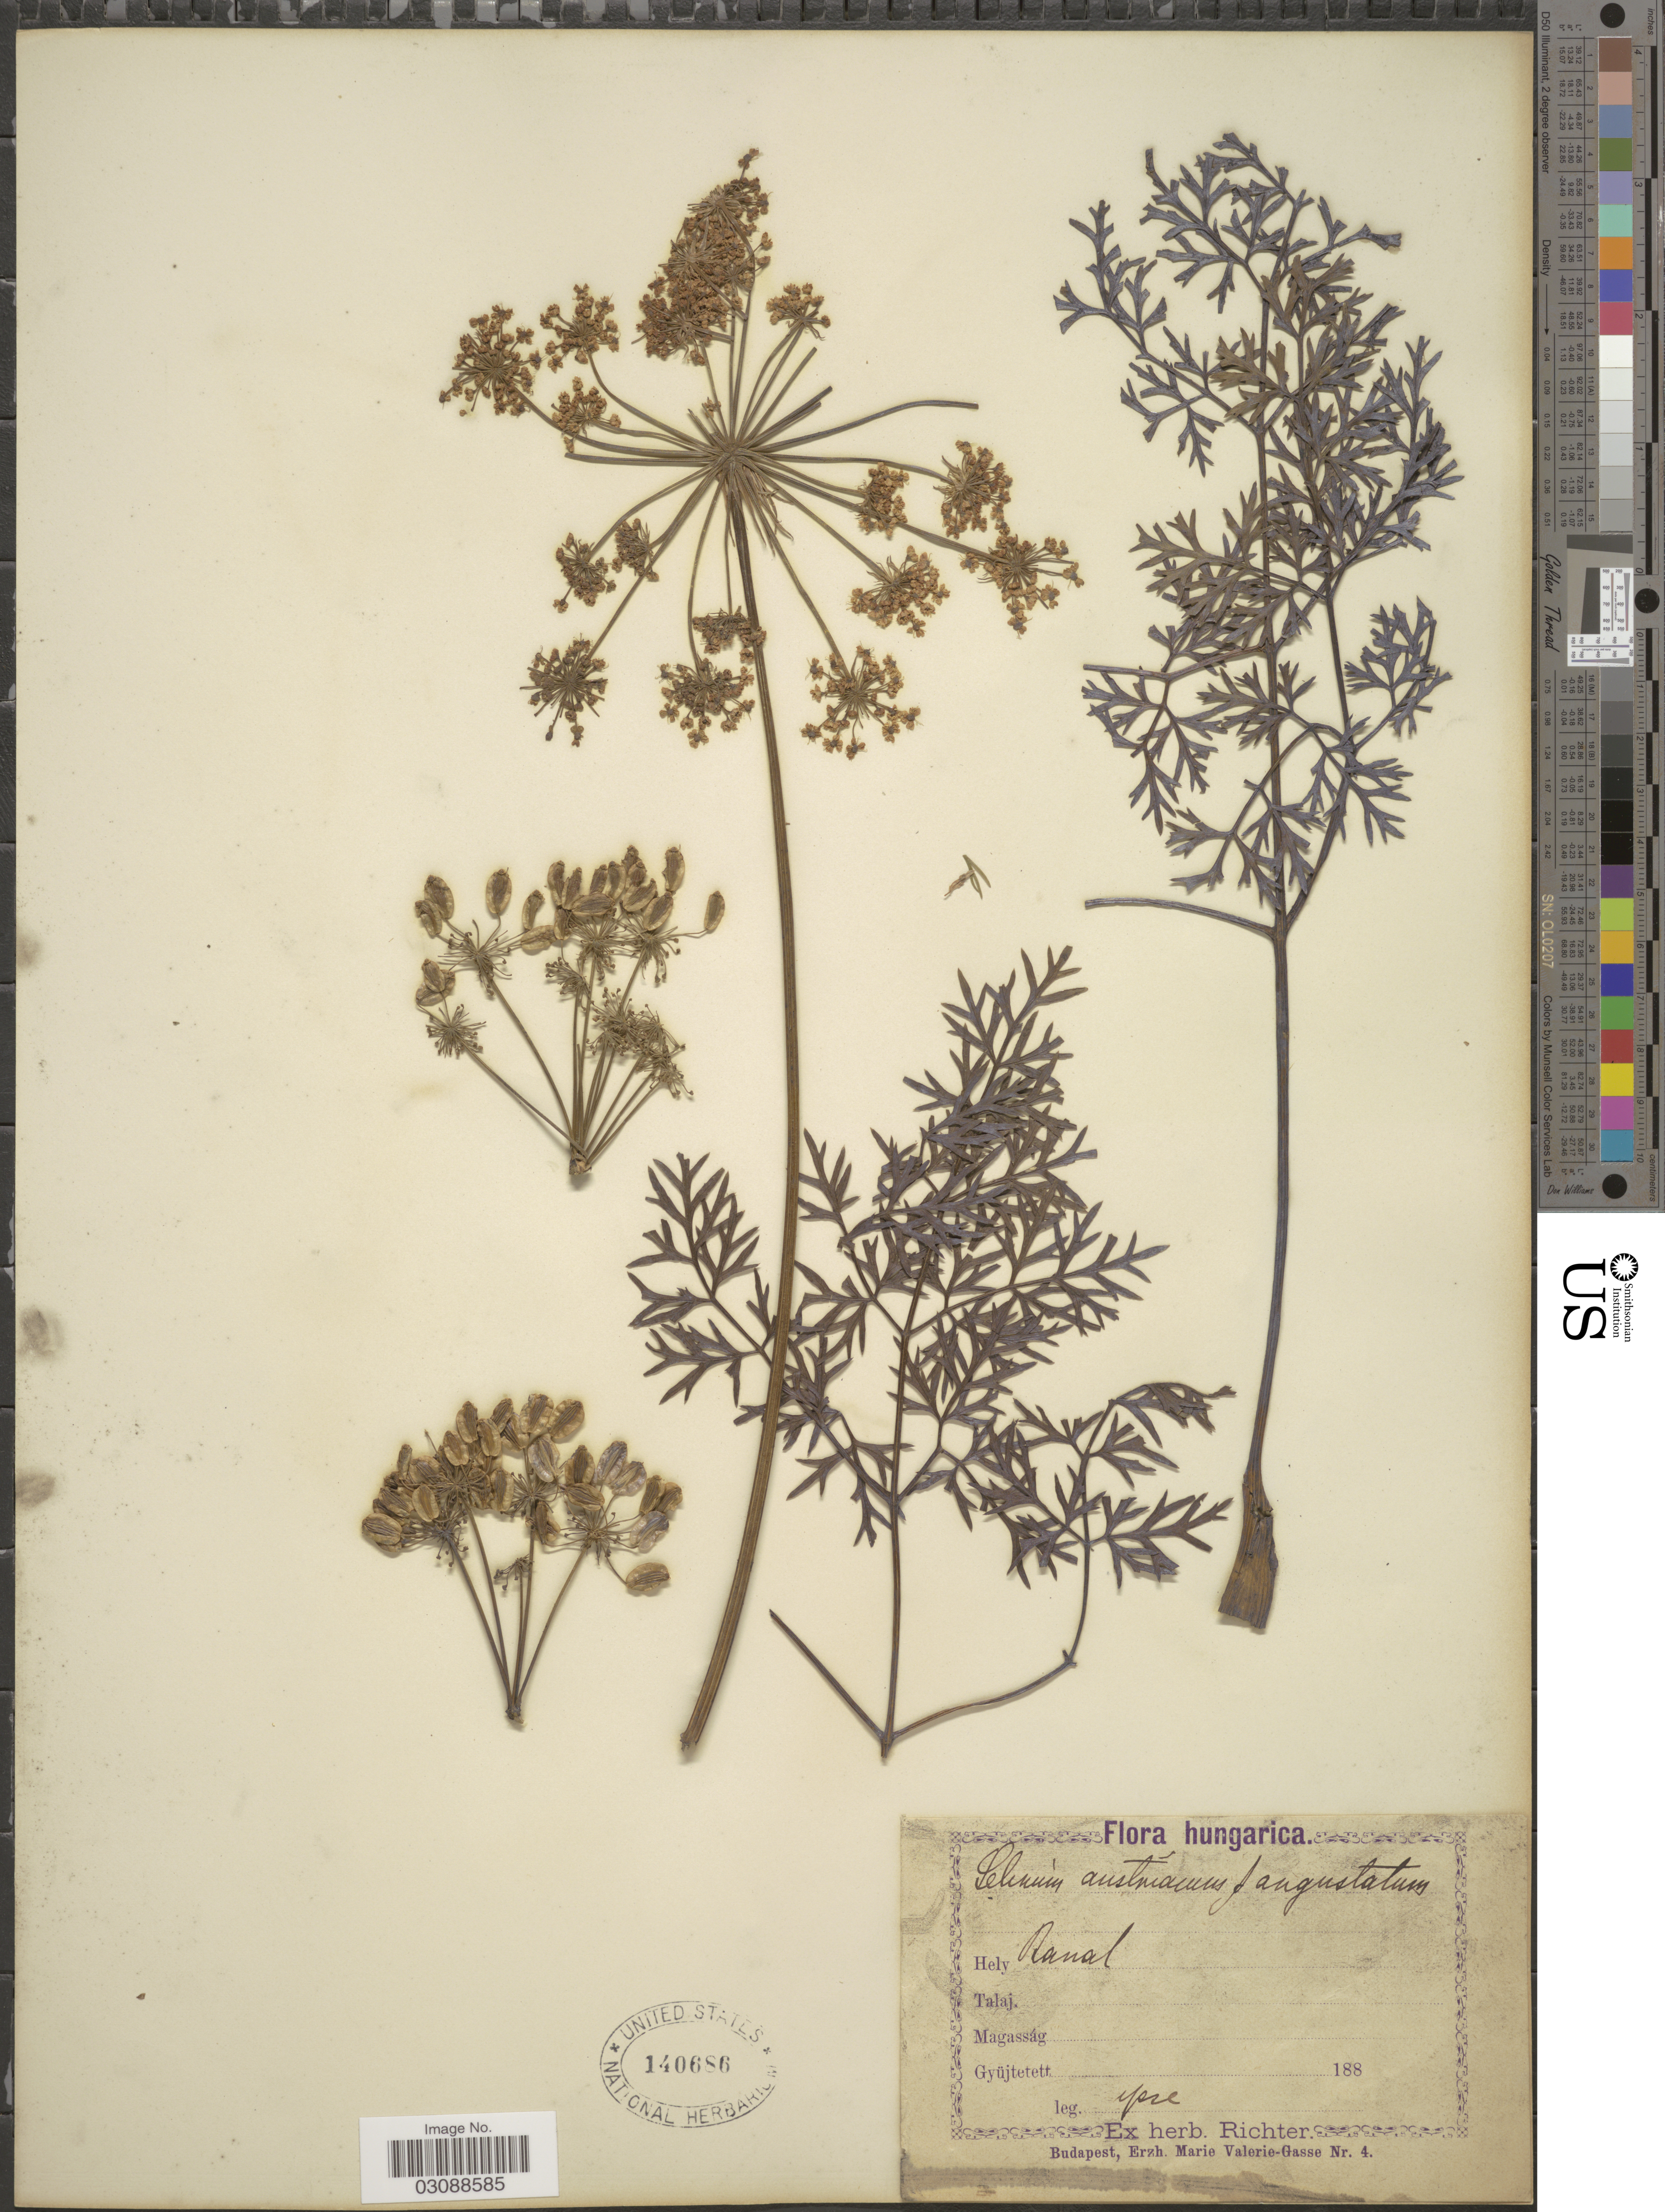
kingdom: Plantae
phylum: Tracheophyta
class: Magnoliopsida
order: Apiales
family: Apiaceae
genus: Peucedanum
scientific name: Peucedanum austriacum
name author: (Jacq.) W.D.J. Koch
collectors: -- Richter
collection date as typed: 188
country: Hungary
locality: Banat.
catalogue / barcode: US 140686